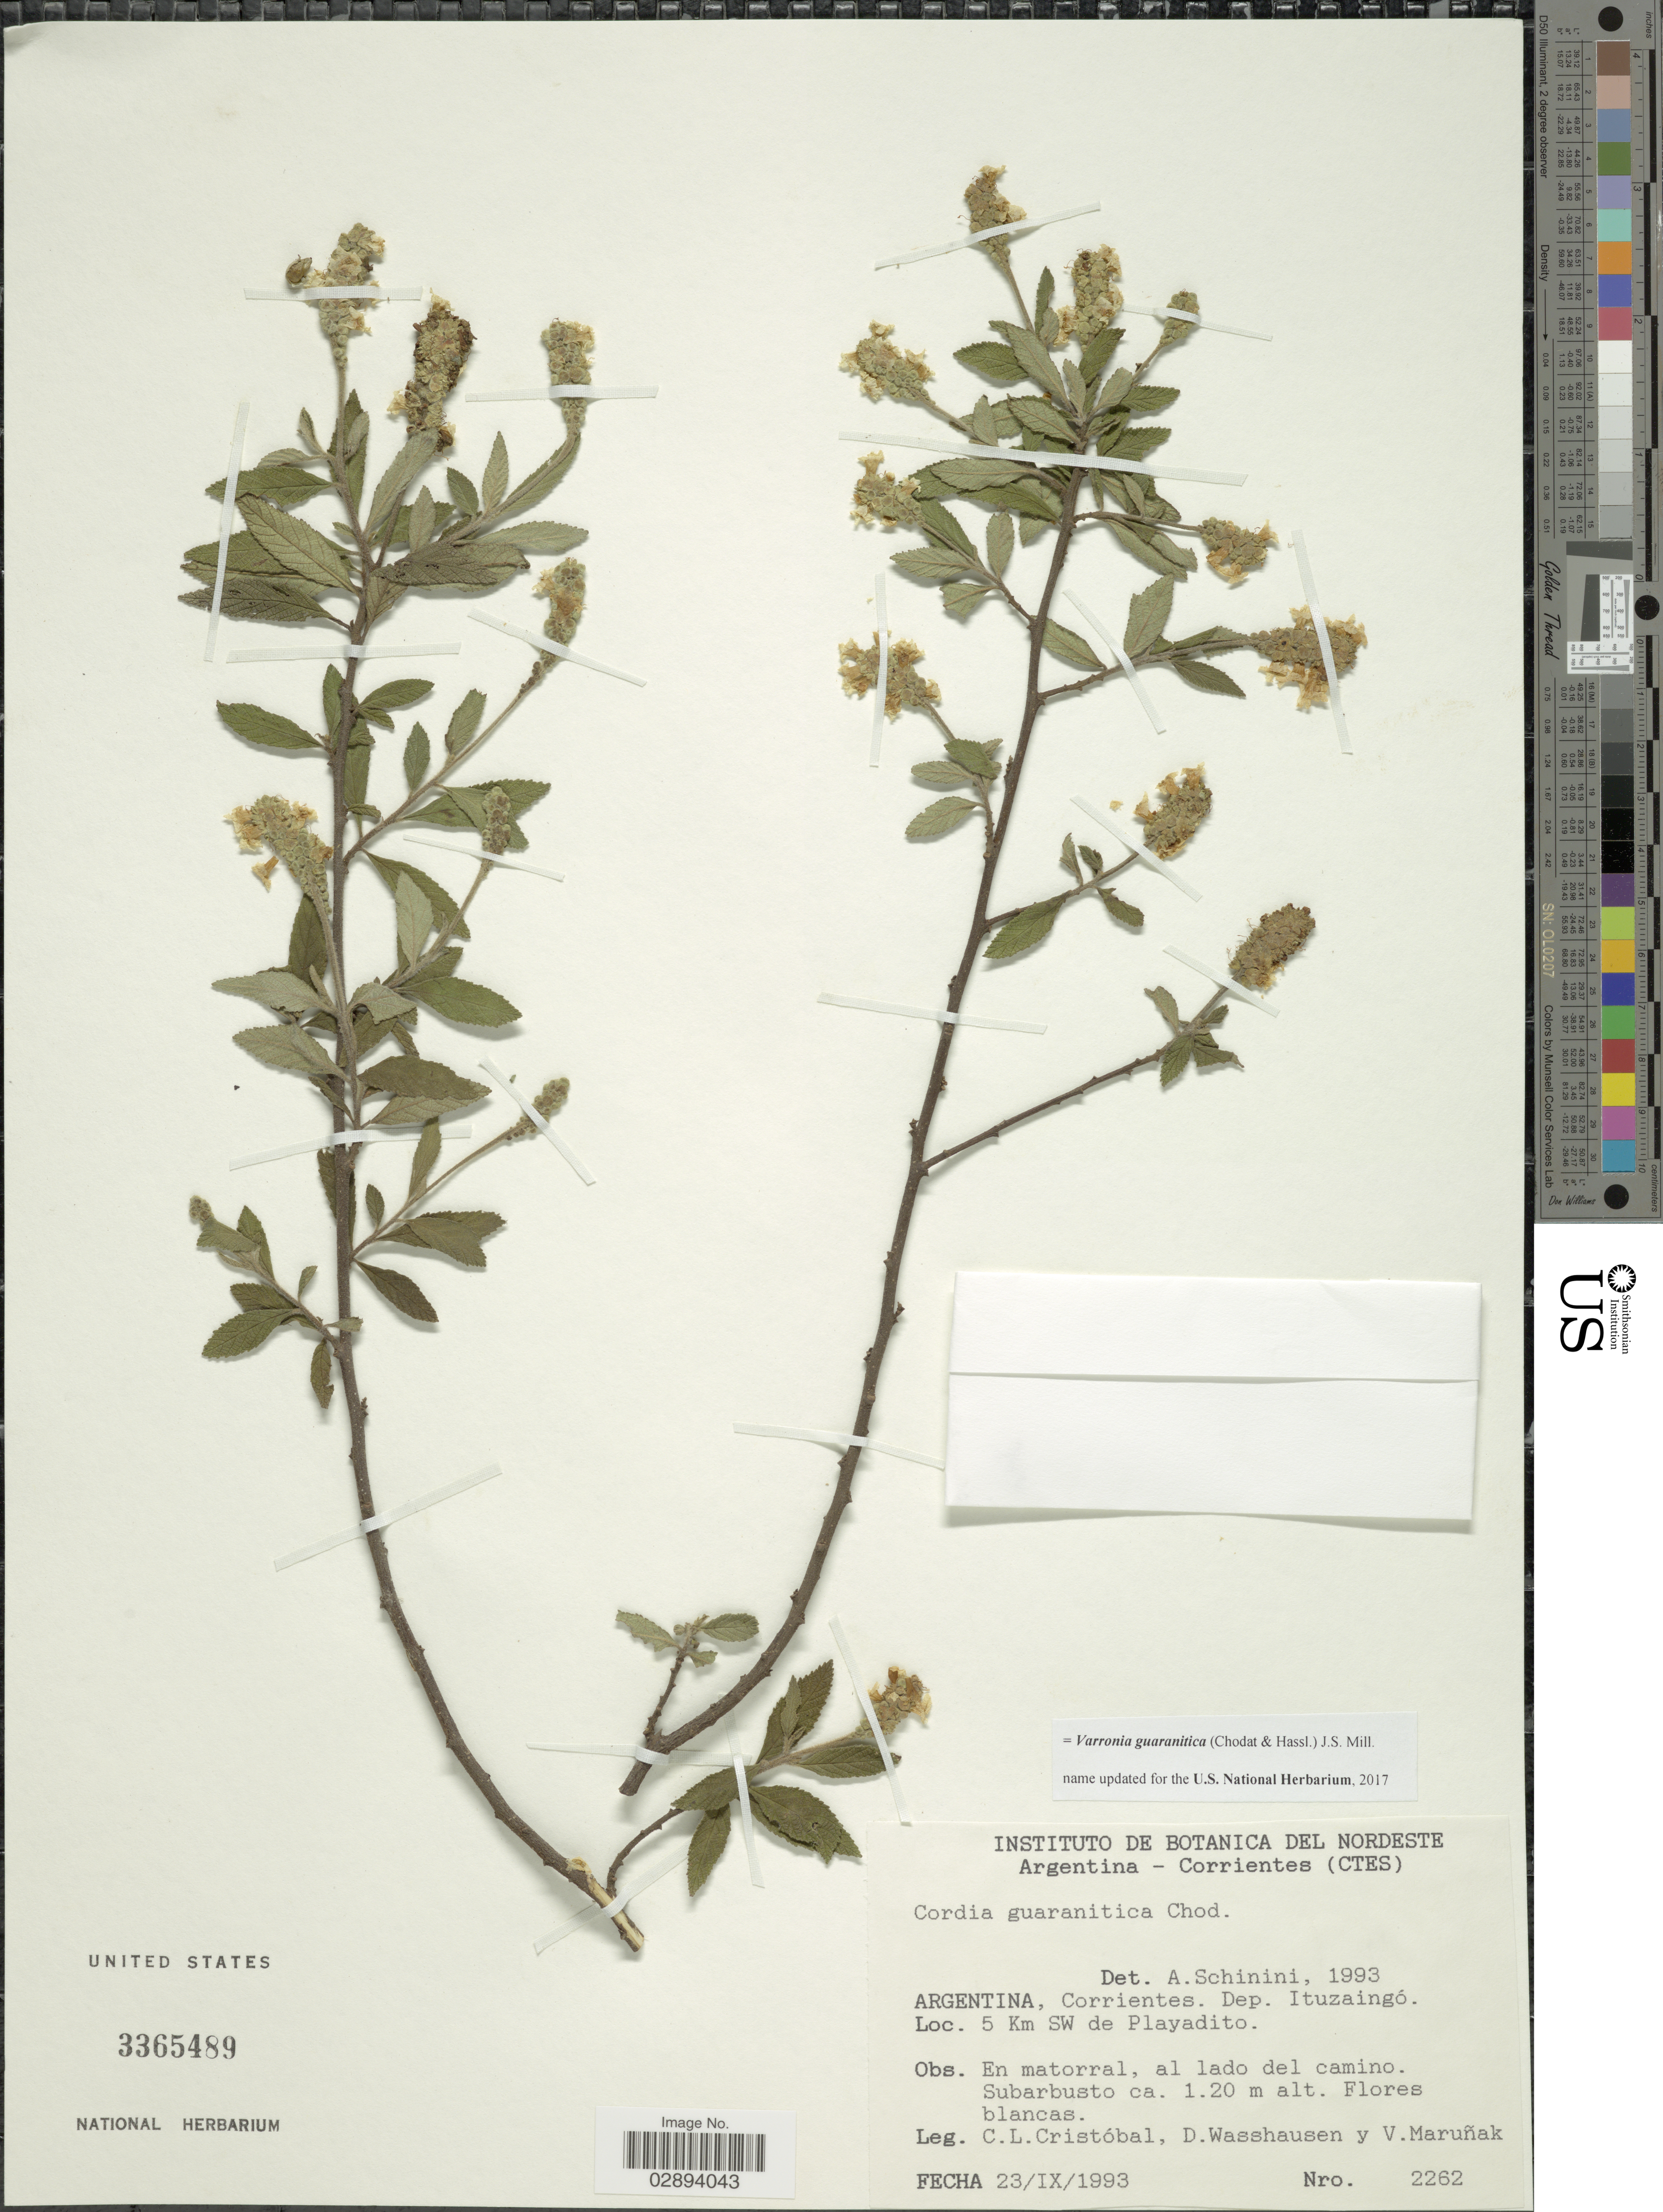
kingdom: Plantae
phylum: Tracheophyta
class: Magnoliopsida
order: Boraginales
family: Cordiaceae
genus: Varronia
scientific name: Varronia guaranitica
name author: (Chodat & Hassl.) J.S. Mill.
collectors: C. L. Cristóbal, D. C. Wasshausen & V. Maruñak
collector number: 2262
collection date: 1993-09-23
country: Argentina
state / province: Corrientes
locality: Dep. Ituzaingó, 5 Km SW de Playadito.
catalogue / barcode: US 3365489